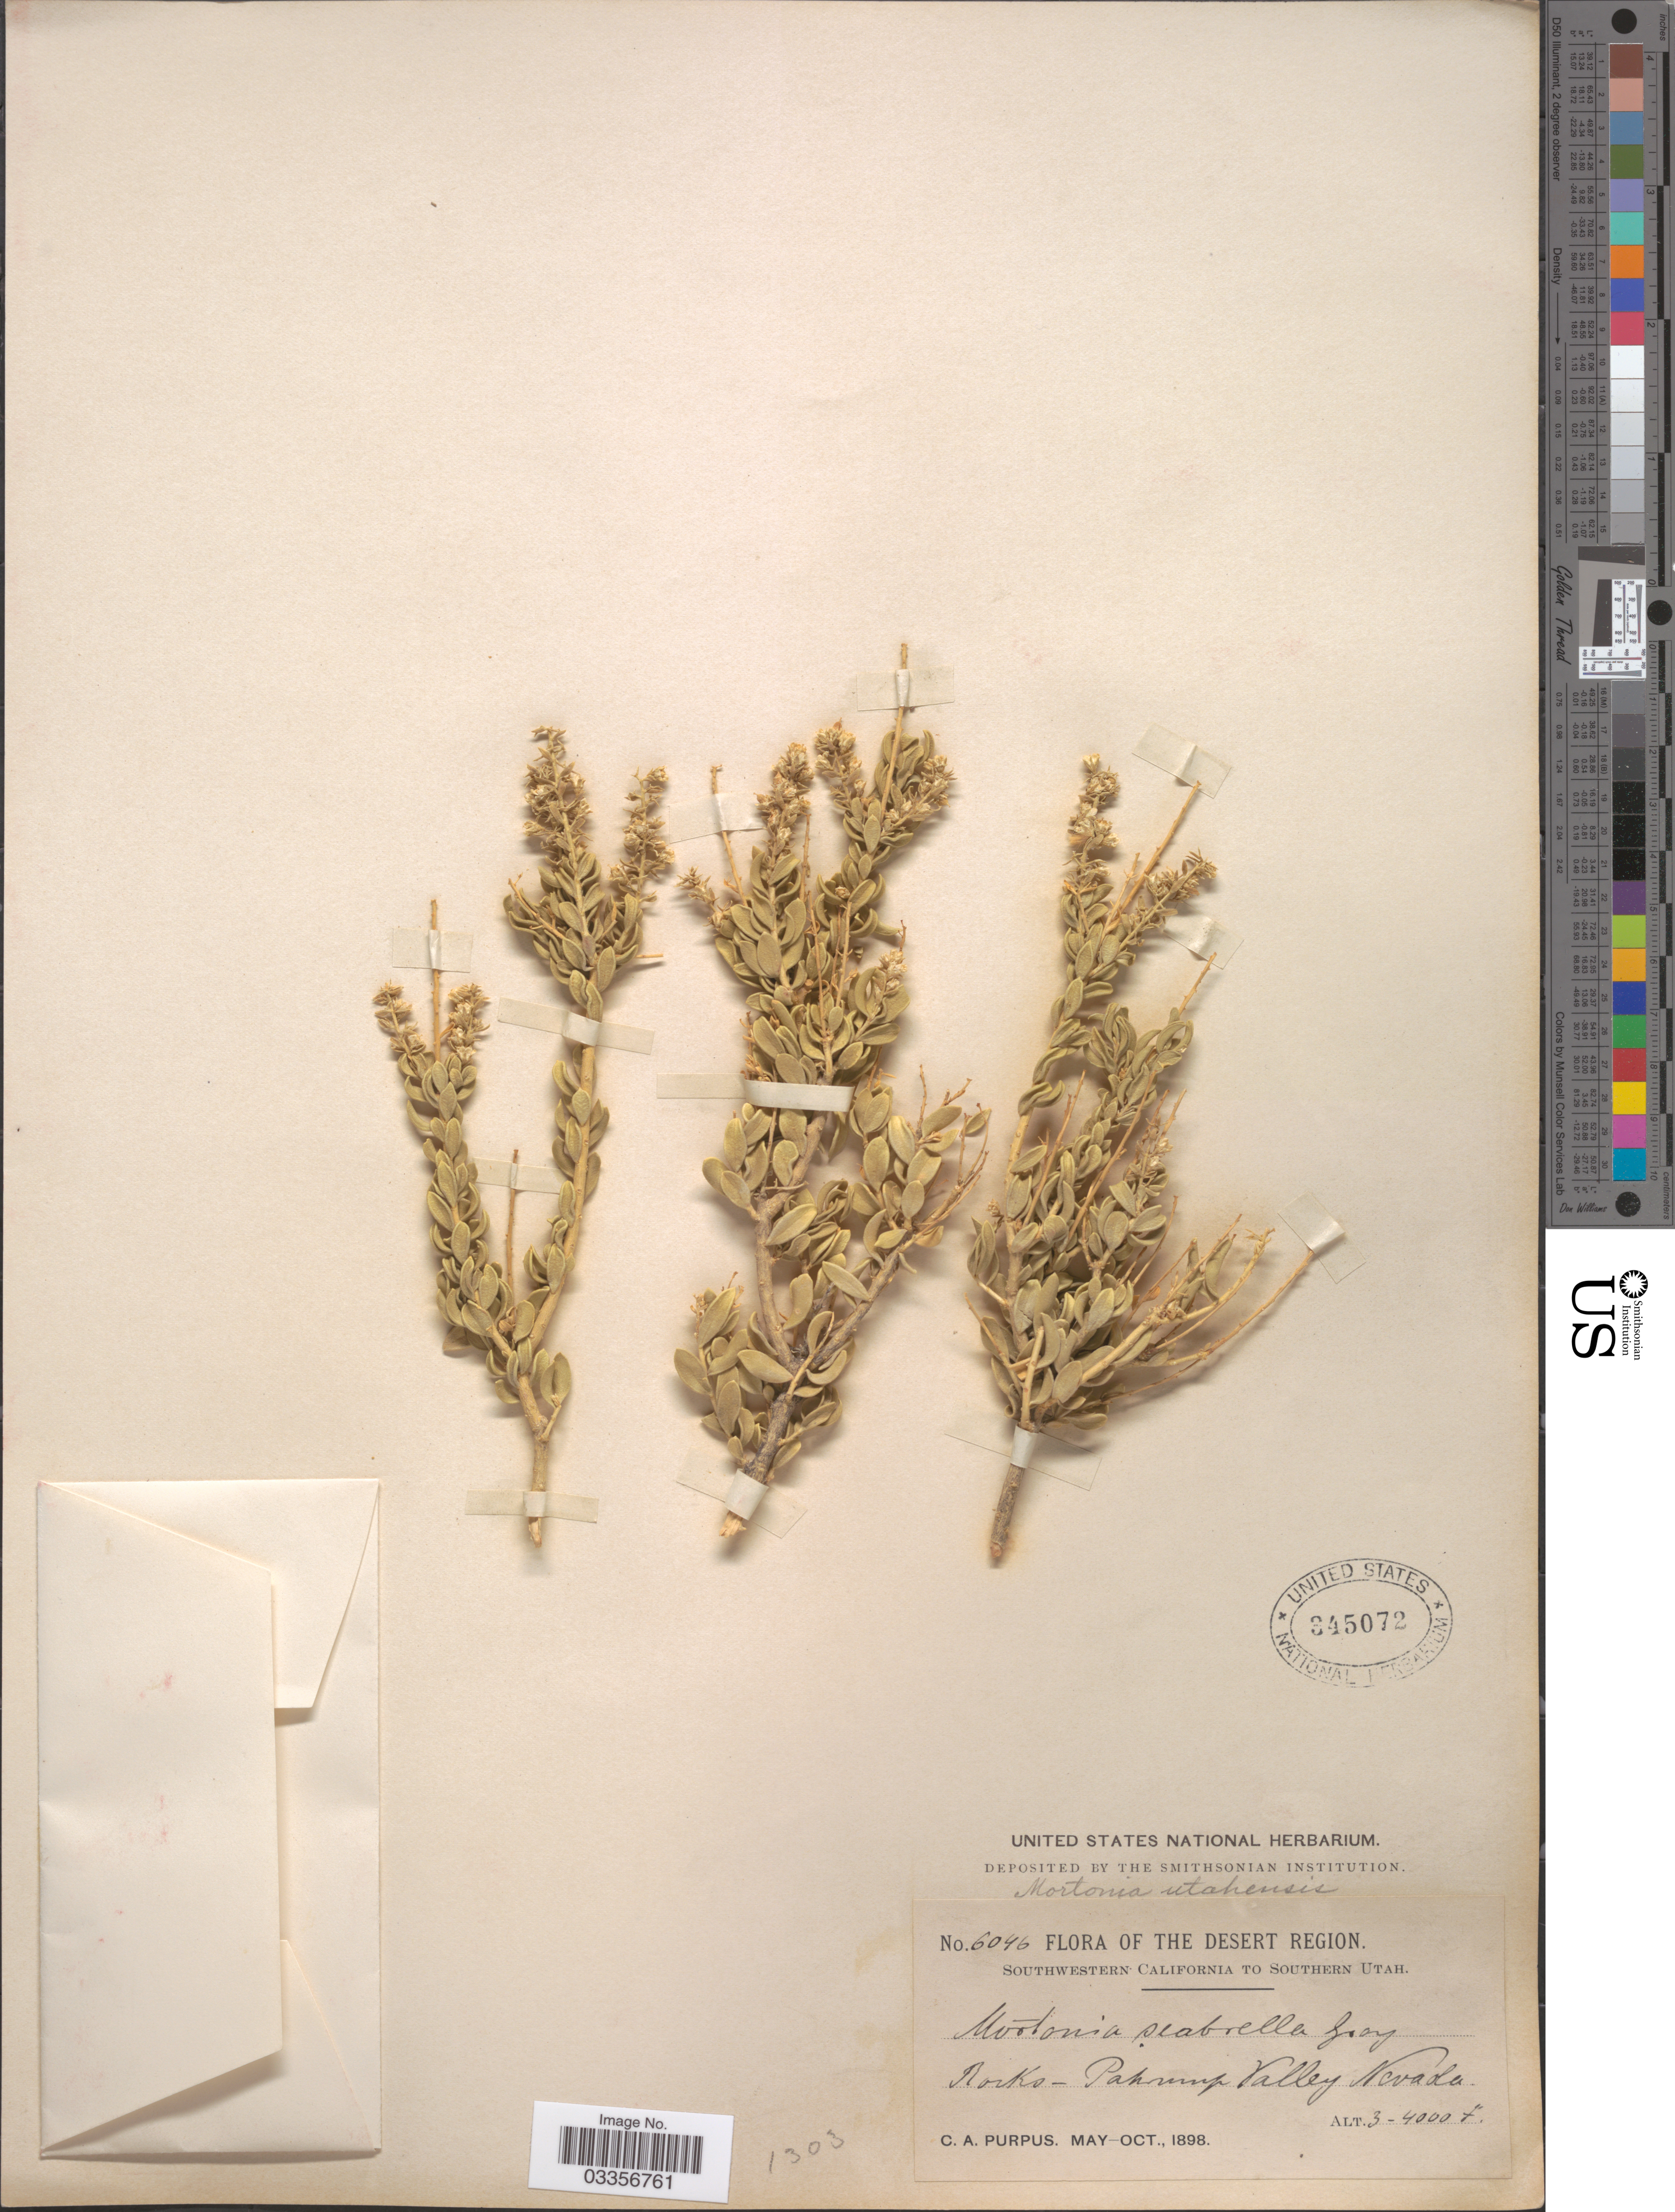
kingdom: Plantae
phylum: Tracheophyta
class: Magnoliopsida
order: Celastrales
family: Celastraceae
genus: Mortonia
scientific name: Mortonia utahensis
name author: (Coville ex Trel.) A. Nelson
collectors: C. A. Purpus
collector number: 6046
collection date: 1898-05/1898-10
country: United States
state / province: Nevada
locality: The Desert Region, Rocks - Pahrump Valley.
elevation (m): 914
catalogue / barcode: US 345072